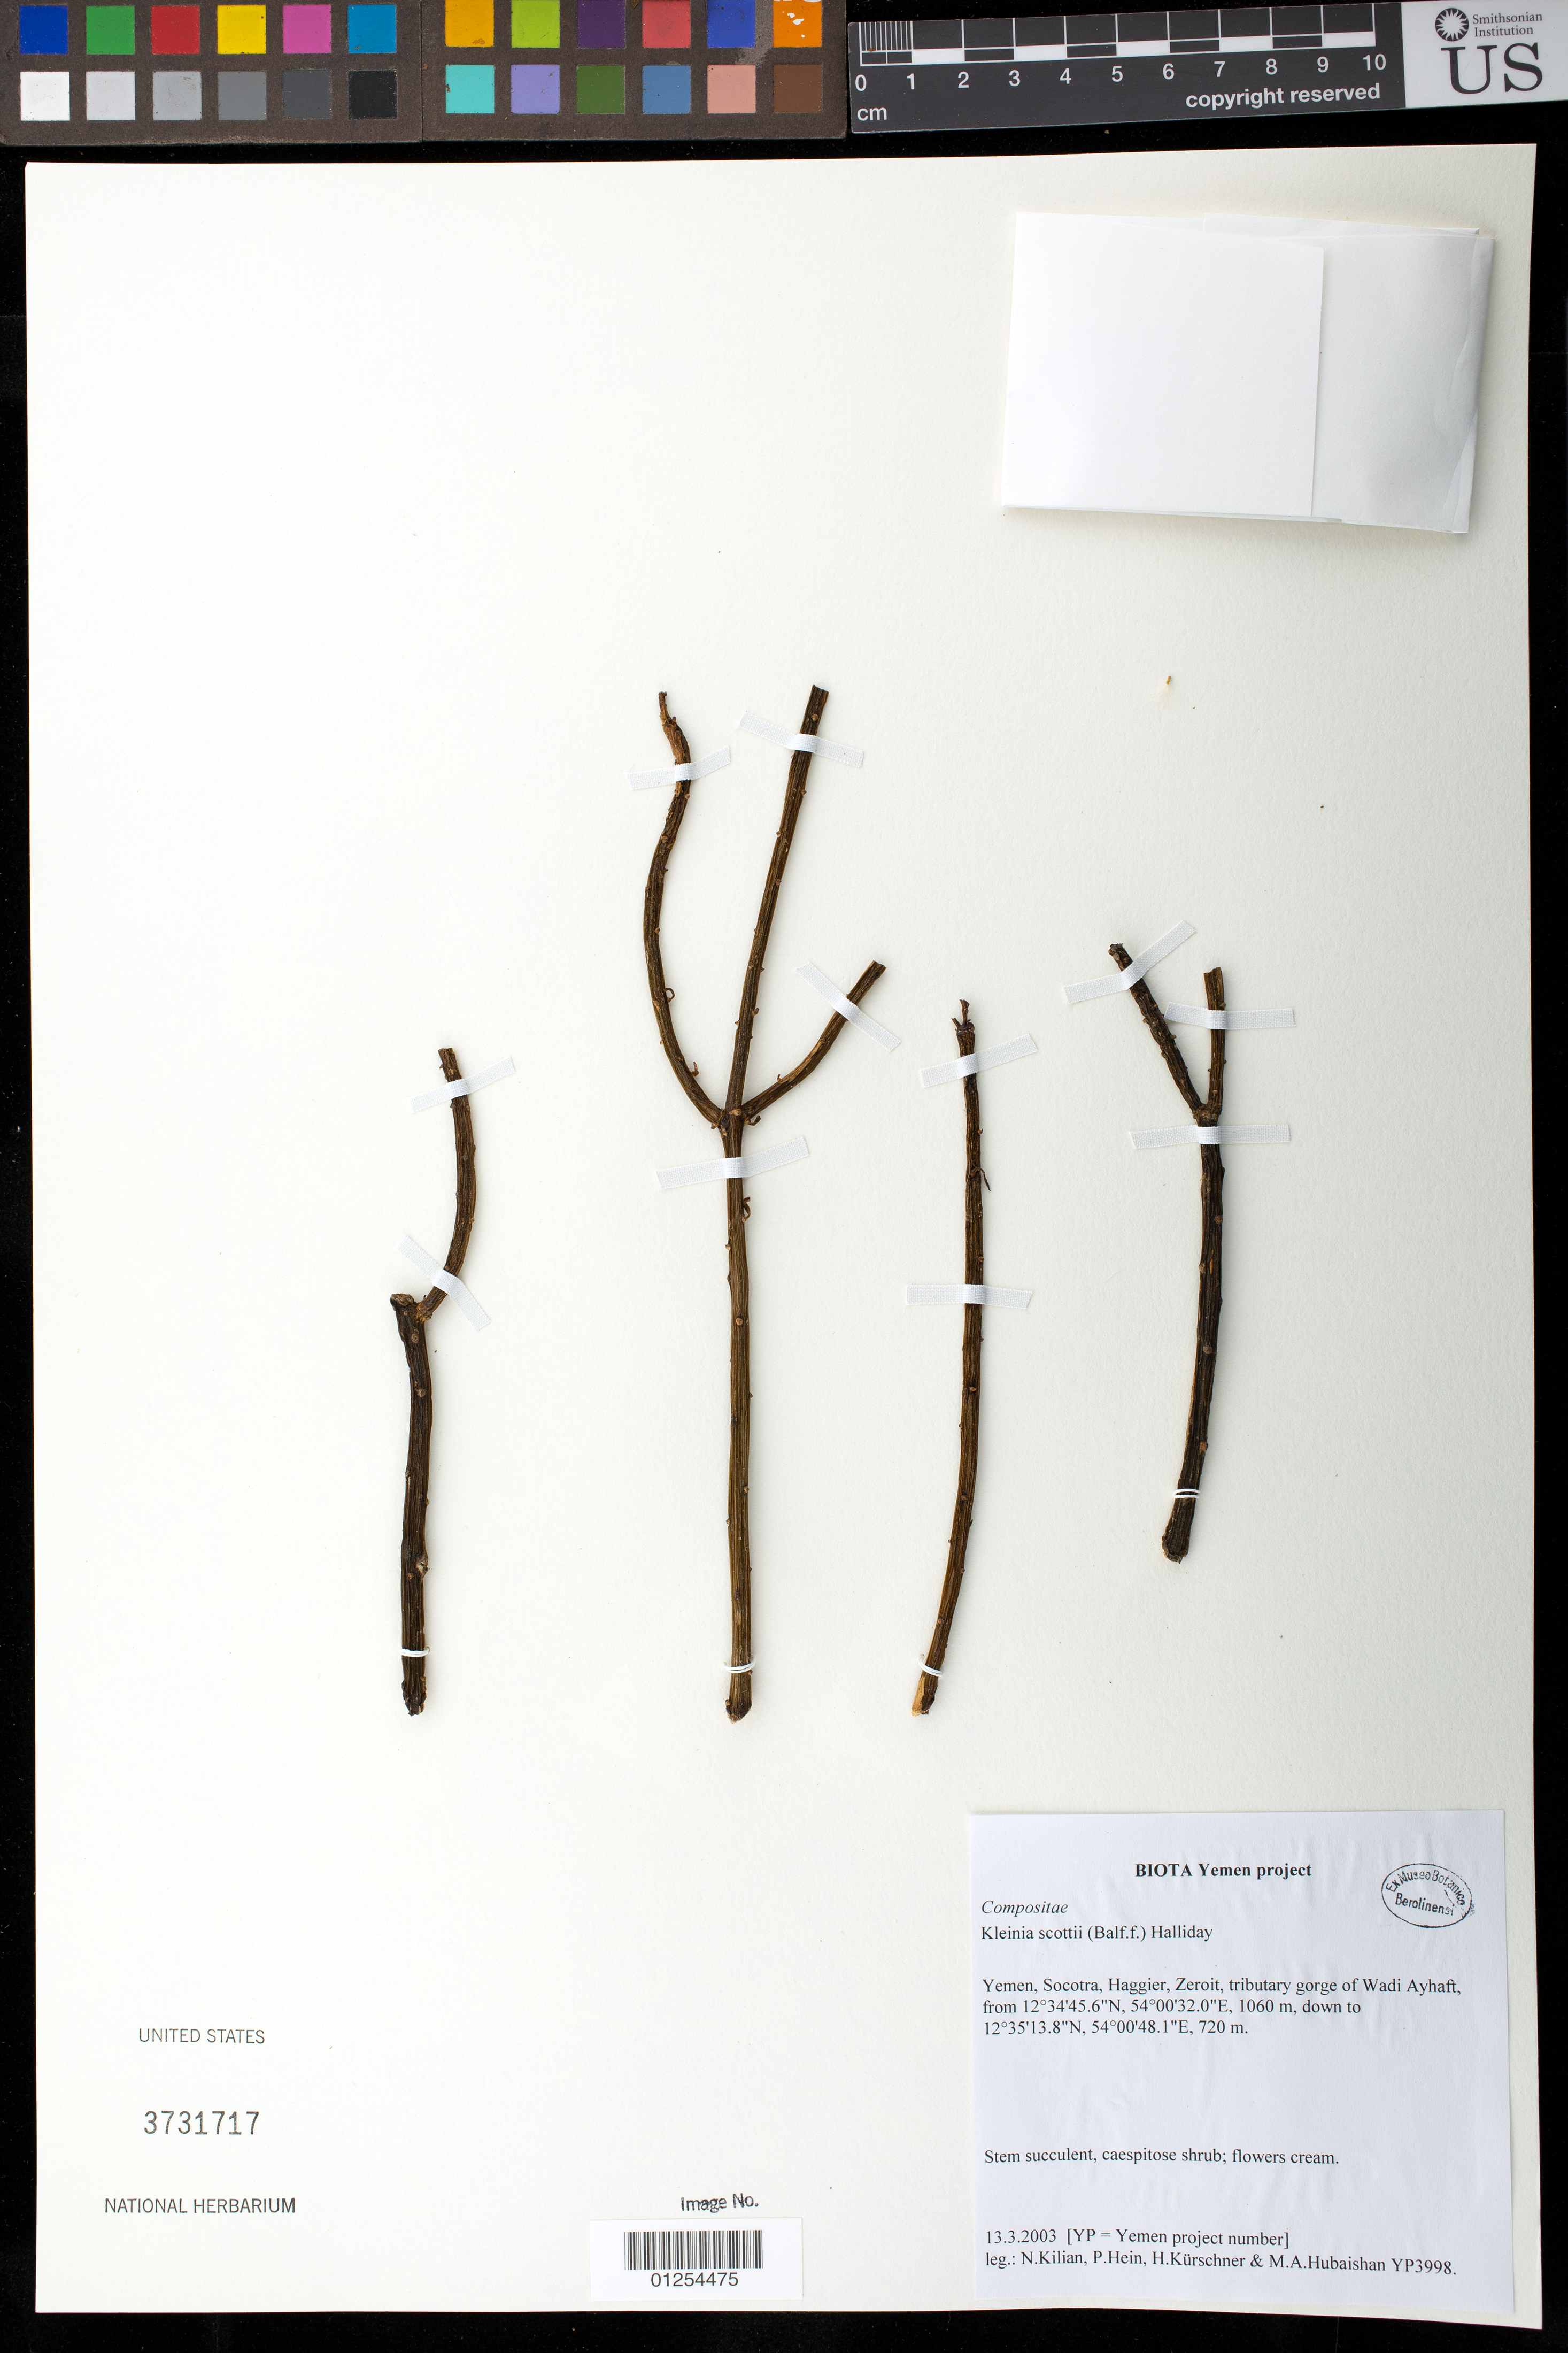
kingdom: Plantae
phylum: Tracheophyta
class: Magnoliopsida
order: Asterales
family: Asteraceae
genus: Kleinia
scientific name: Kleinia scottii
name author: (Balf. f.) P. Halliday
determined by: Kilian, Norbert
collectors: N. Kilian, P. Hein & M. Hubaishan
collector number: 3998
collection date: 2003-03-13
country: Yemen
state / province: Shabwah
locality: Yemen, Socotra, Haggier, Zeroit, tributary gorge of Wadi Ayhaft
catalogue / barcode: US 3731717